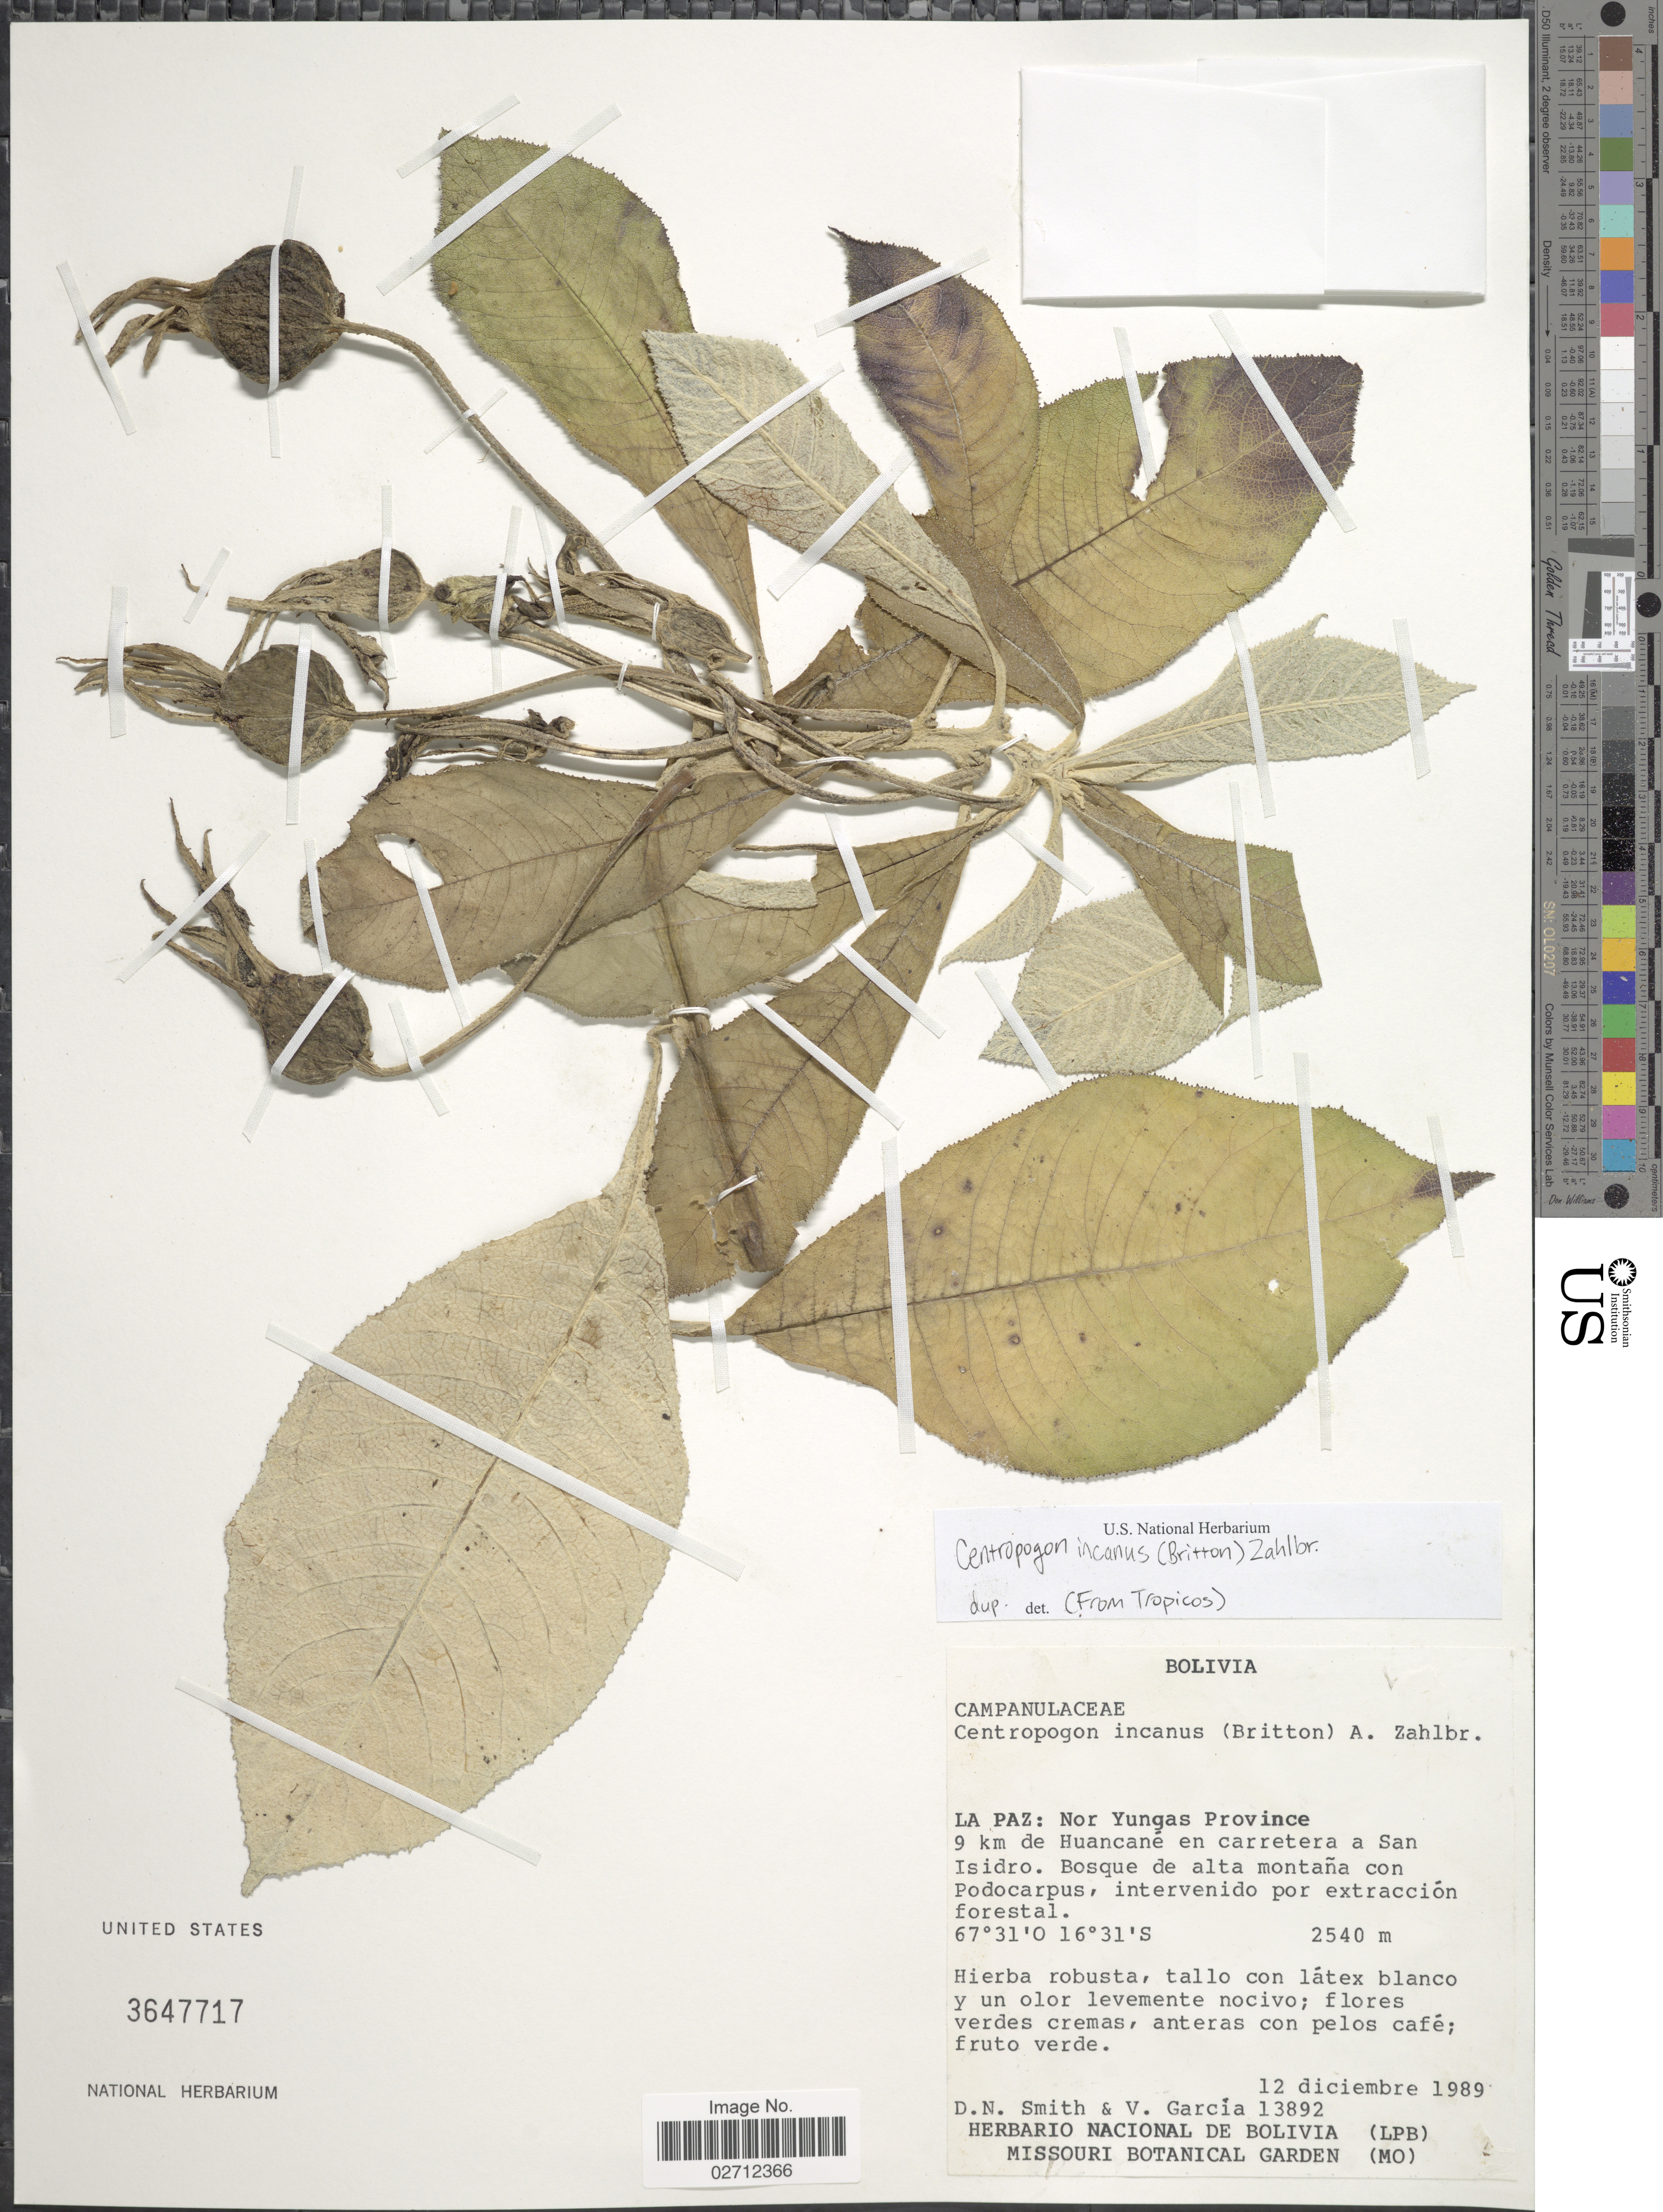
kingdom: Plantae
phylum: Tracheophyta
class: Magnoliopsida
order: Asterales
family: Campanulaceae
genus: Centropogon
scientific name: Centropogon incanus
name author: (Britton) Zahlbr.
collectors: D. Smith & V. Garcia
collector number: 13892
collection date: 1989-12-12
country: Bolivia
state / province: La Paz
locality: Nor Yungas Province, 9 km de Huancane en carretera a San Isidro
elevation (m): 2540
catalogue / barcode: US 3647717